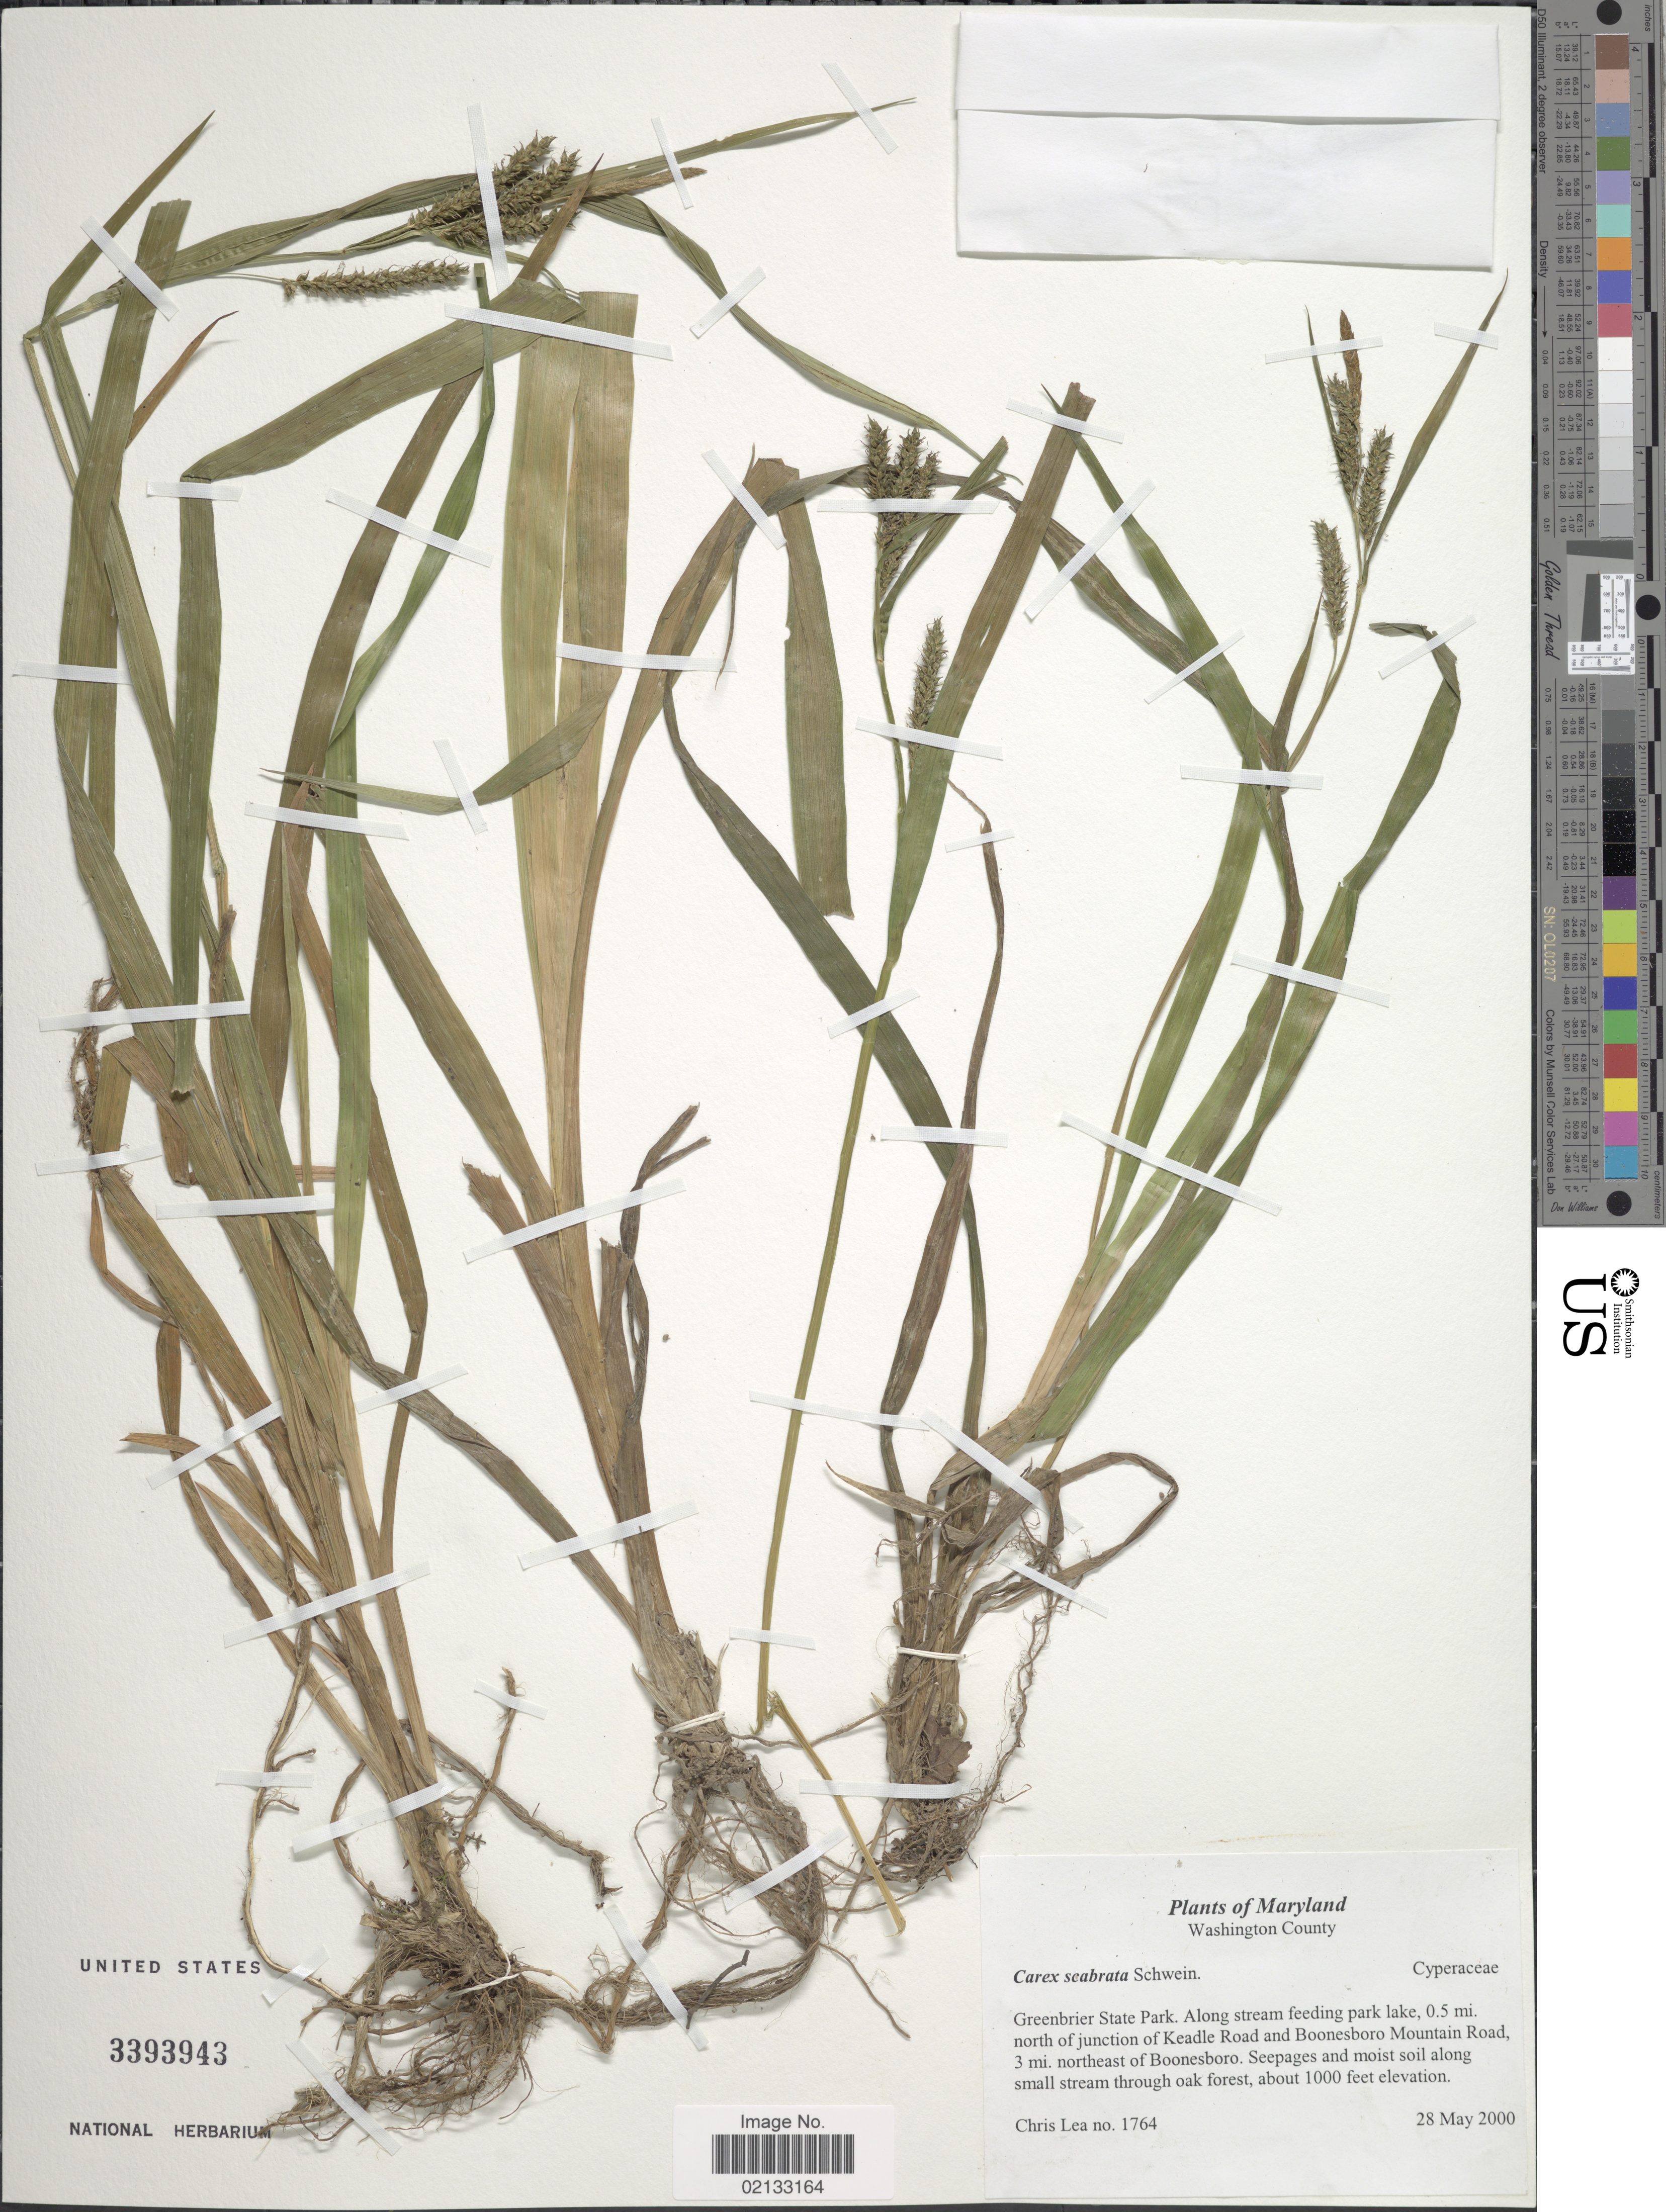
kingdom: Plantae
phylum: Tracheophyta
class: Liliopsida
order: Poales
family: Cyperaceae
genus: Carex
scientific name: Carex scabrata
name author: Schwein.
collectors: C. Lea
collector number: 1764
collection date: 2000-05-28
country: United States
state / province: Maryland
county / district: Washington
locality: Washington County. Greenbrier State Park. Along stream feeding park lake, 0.5 mi. north of junction of Keadle Road and Boonesboro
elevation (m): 305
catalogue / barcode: US 3393943